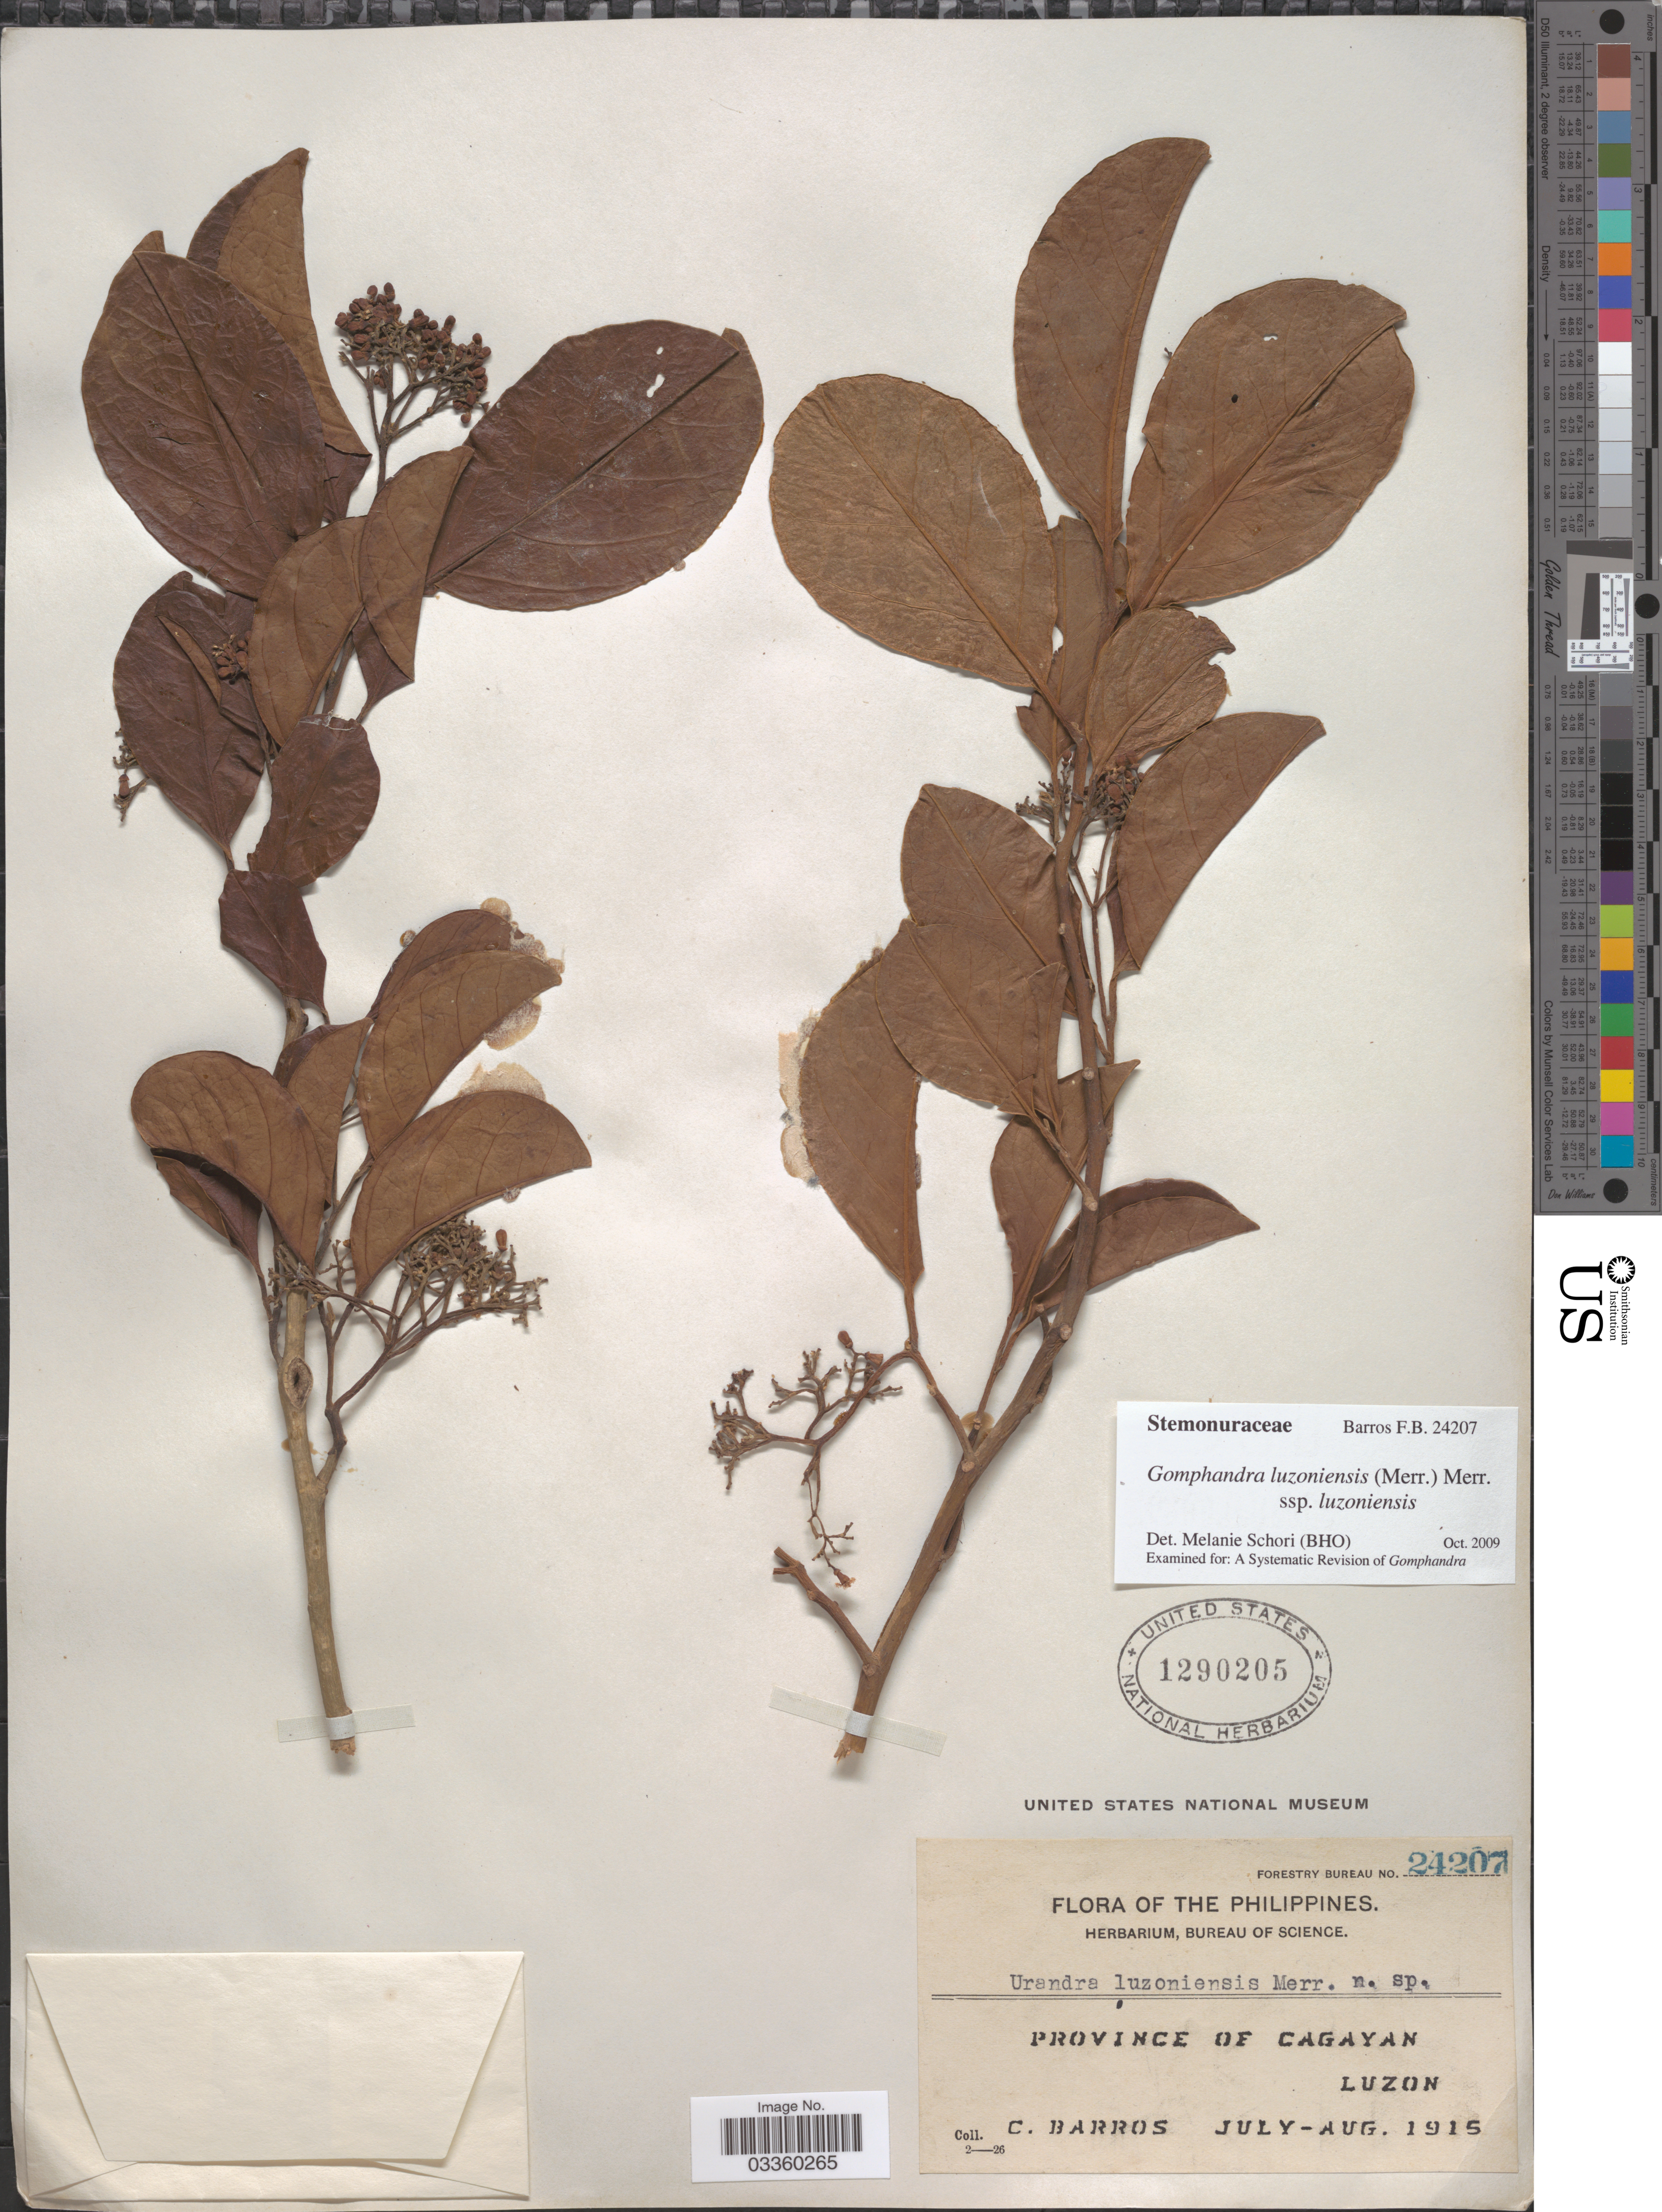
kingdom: Plantae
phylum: Tracheophyta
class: Magnoliopsida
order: Cardiopteridales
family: Stemonuraceae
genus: Gomphandra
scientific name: Gomphandra luzoniensis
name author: (Merr.) Merr.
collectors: C. Barros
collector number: Forestry Bureau 24207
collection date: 1915-07/1915-08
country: Philippines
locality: Province of Cagayan. Luzon.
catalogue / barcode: US 1290205